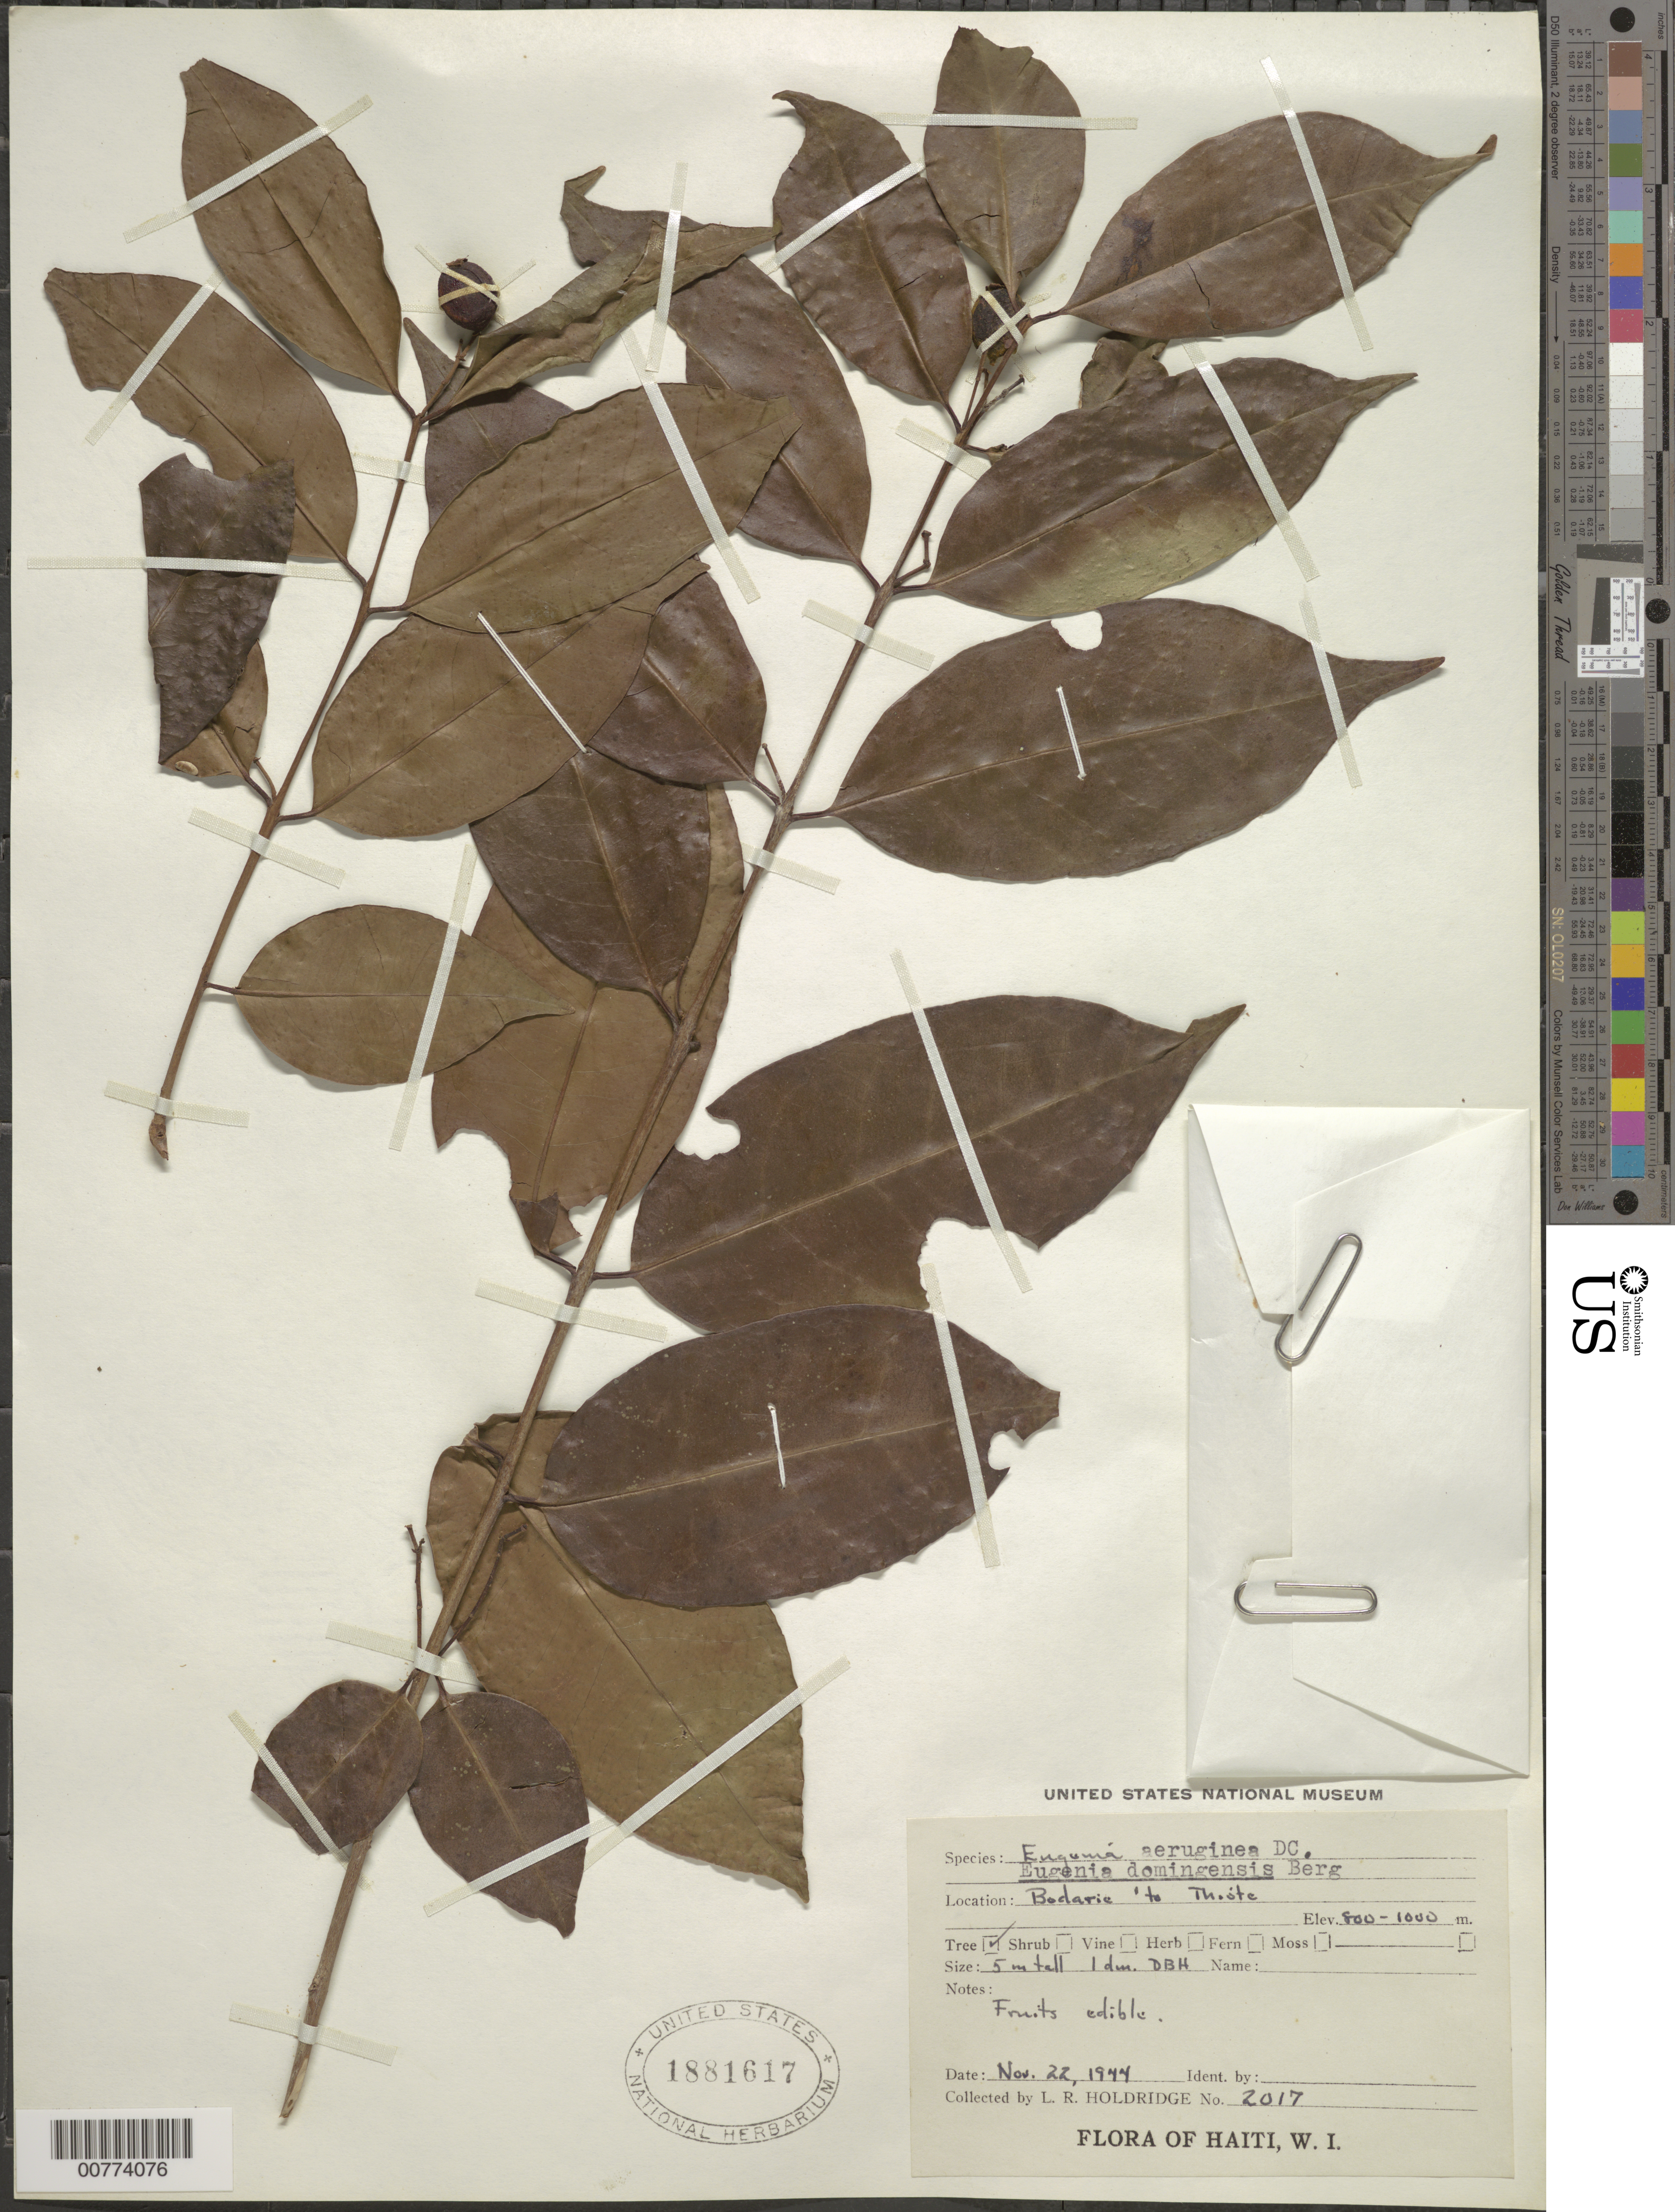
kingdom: Plantae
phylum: Tracheophyta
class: Magnoliopsida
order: Myrtales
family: Myrtaceae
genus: Eugenia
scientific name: Eugenia domingensis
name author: O. Berg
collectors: L. Holdridge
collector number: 2017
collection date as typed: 22 Nov 1944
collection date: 1944-11-22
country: Haiti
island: Hispaniola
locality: Bodarie 'to Thiote.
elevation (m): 800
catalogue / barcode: US 1881617